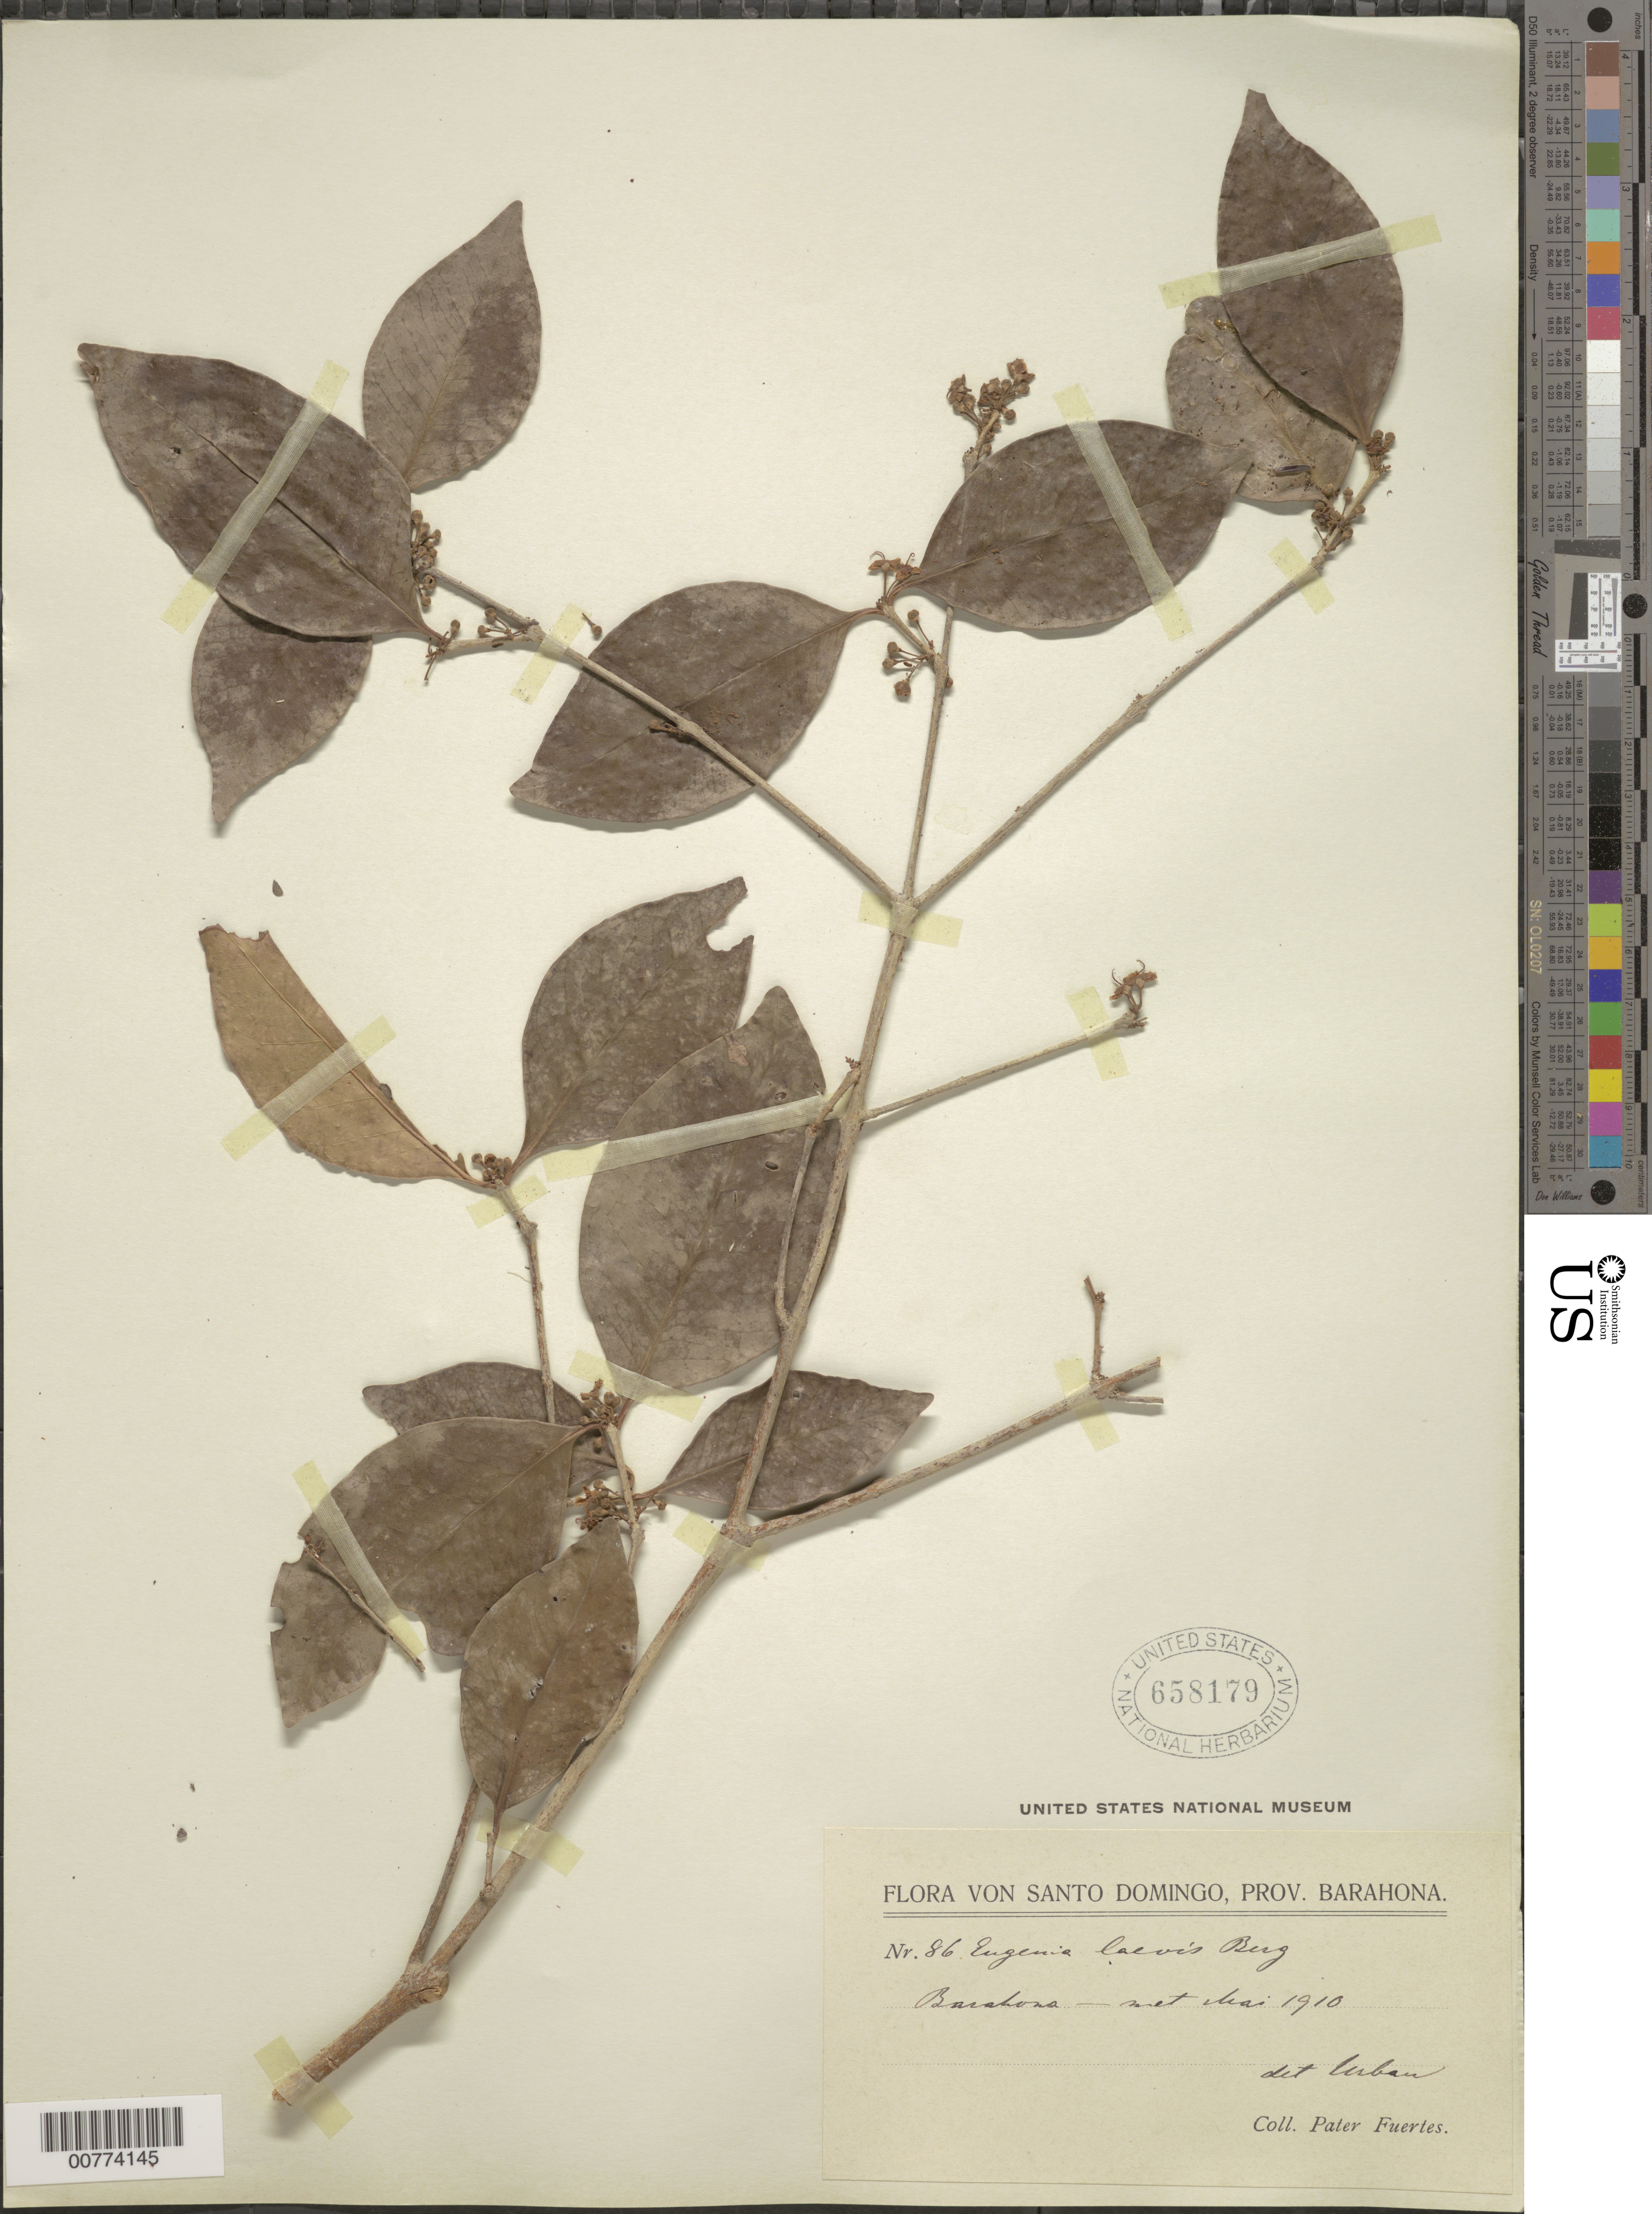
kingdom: Plantae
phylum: Tracheophyta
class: Magnoliopsida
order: Myrtales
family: Myrtaceae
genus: Eugenia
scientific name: Eugenia laevis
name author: O. Berg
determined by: Urban, Ignatz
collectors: M. D. Fuertes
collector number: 86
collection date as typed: Mar 1910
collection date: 1910-03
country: Dominican Republic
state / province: Barahona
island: Hispaniola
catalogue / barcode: US 658179